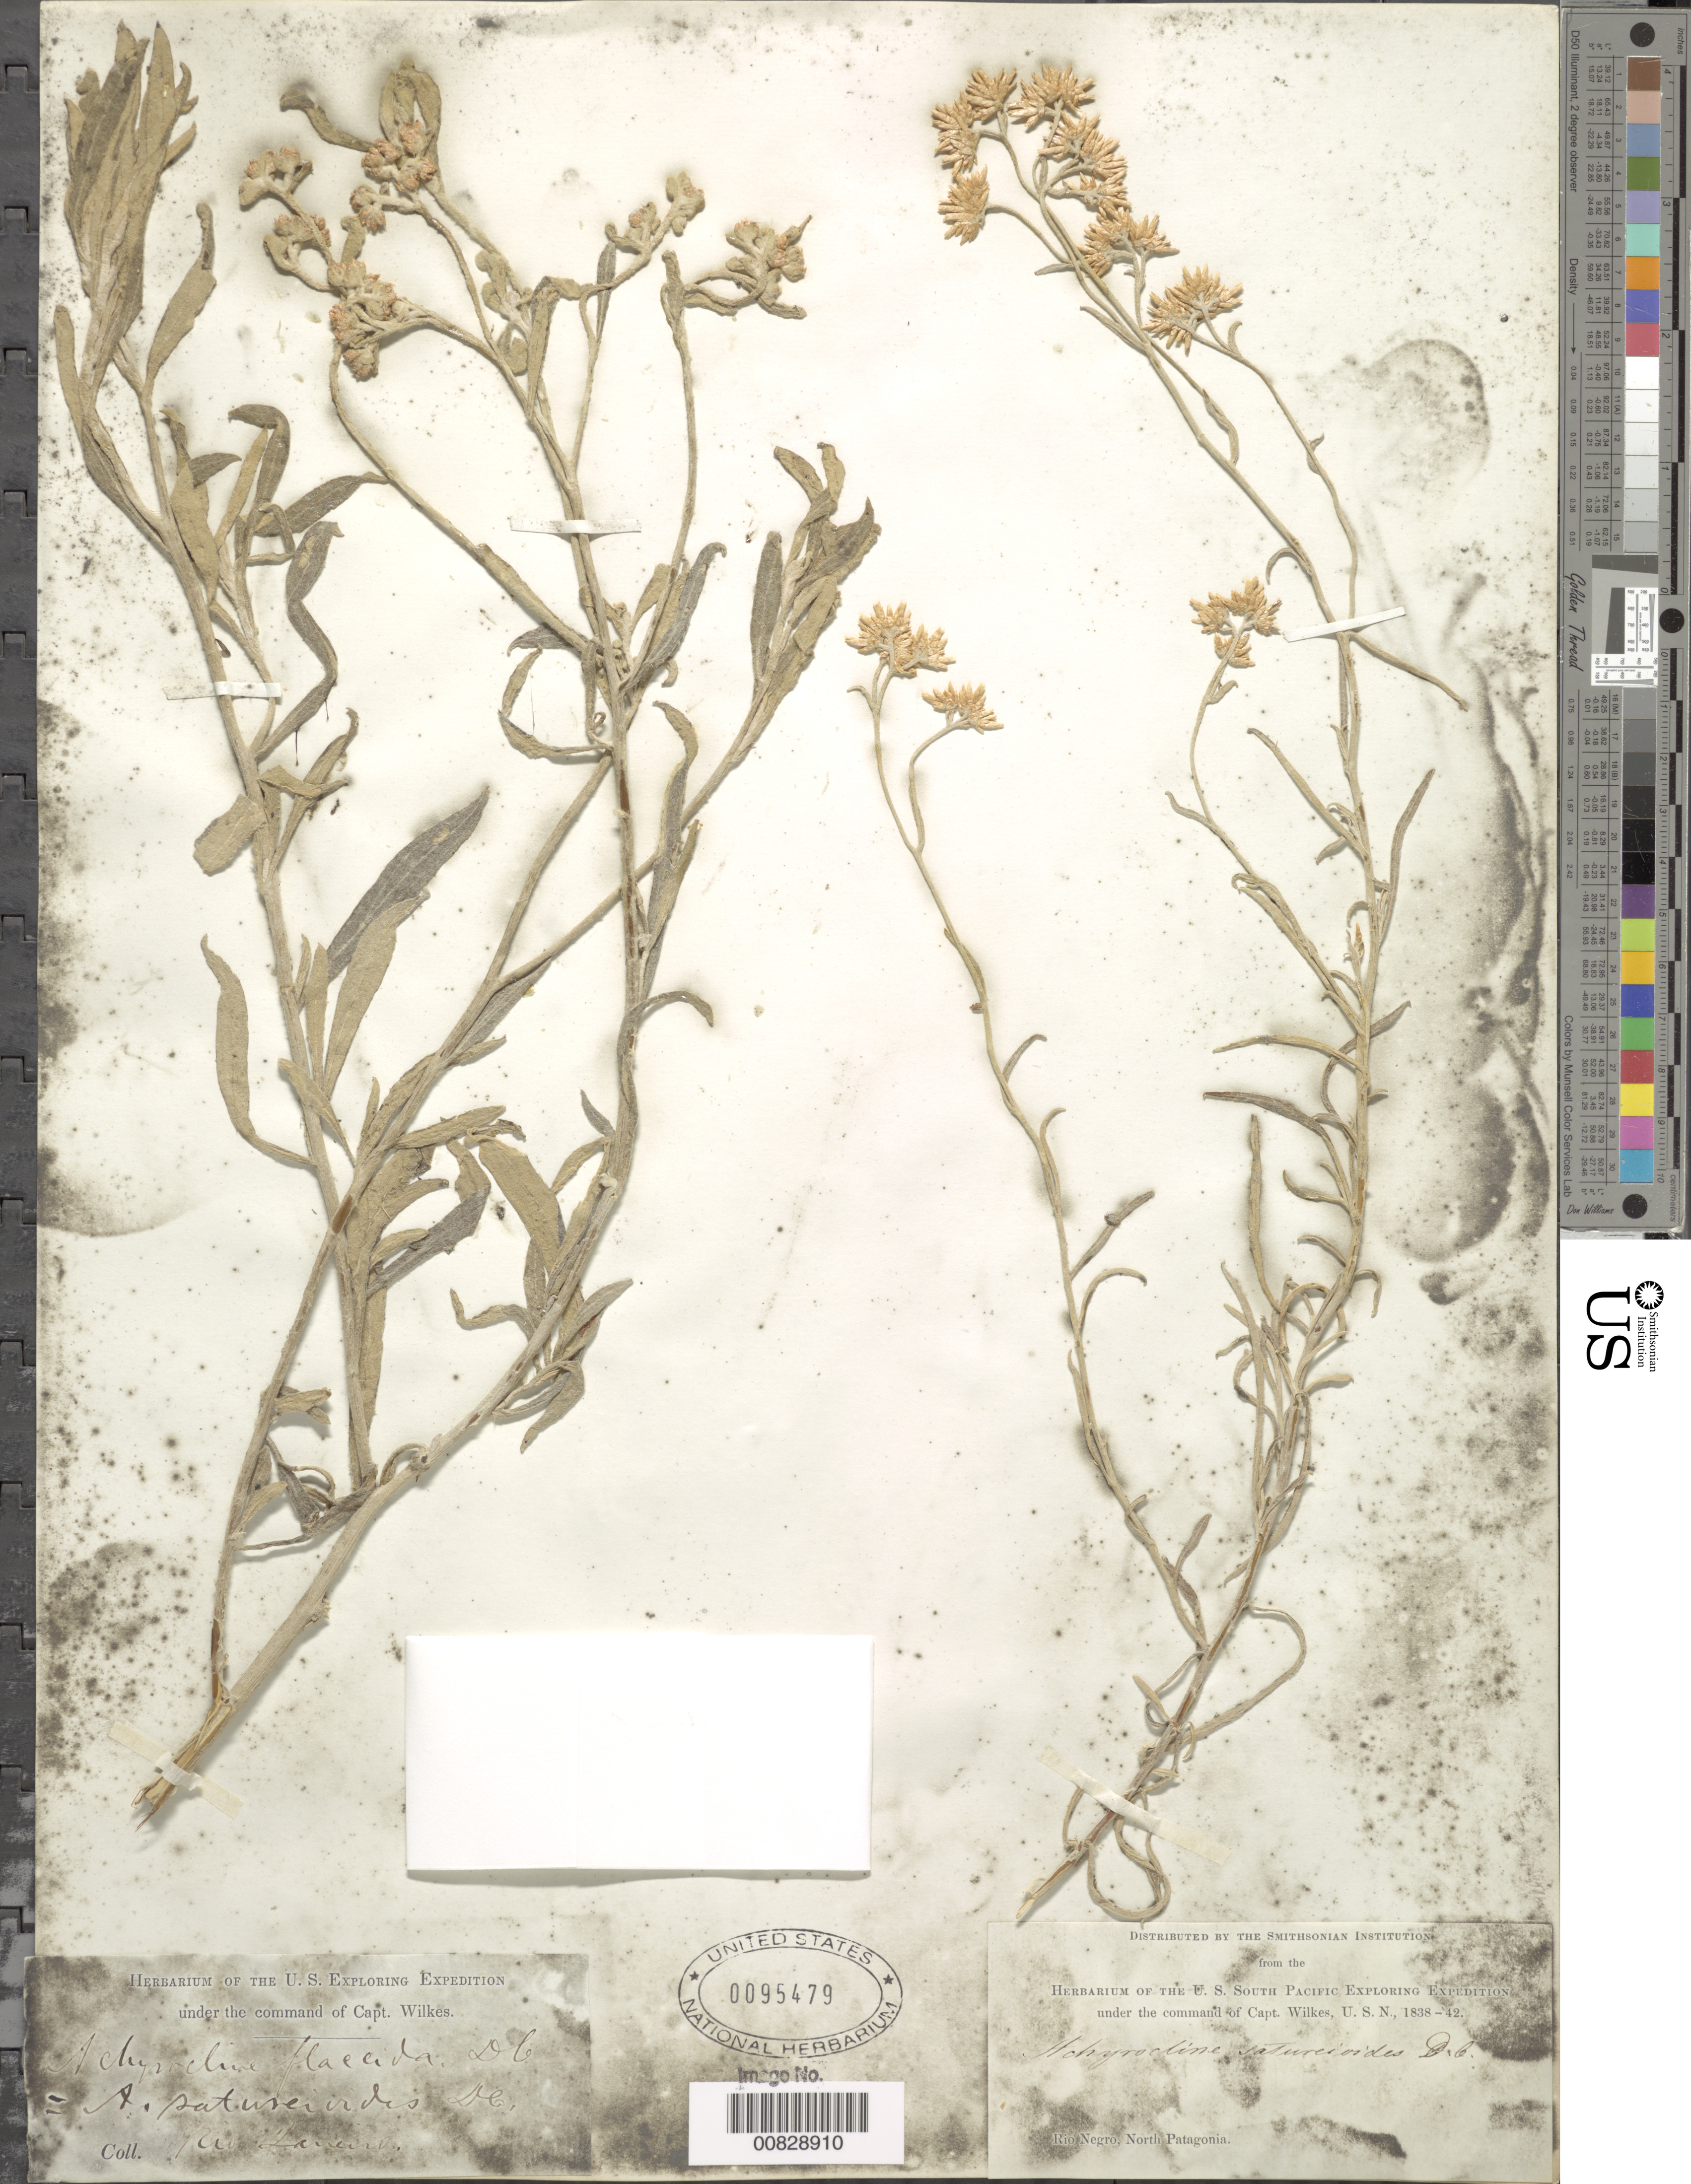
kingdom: Plantae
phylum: Tracheophyta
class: Magnoliopsida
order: Asterales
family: Asteraceae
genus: Achyrocline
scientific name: Achyrocline satureioides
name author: (Lam.) DC.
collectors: Wilkes Explor. Exped.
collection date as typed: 1838 to -- --- 1842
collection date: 1838/1842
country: Brazil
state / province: Rio de Janeiro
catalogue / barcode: US 95479